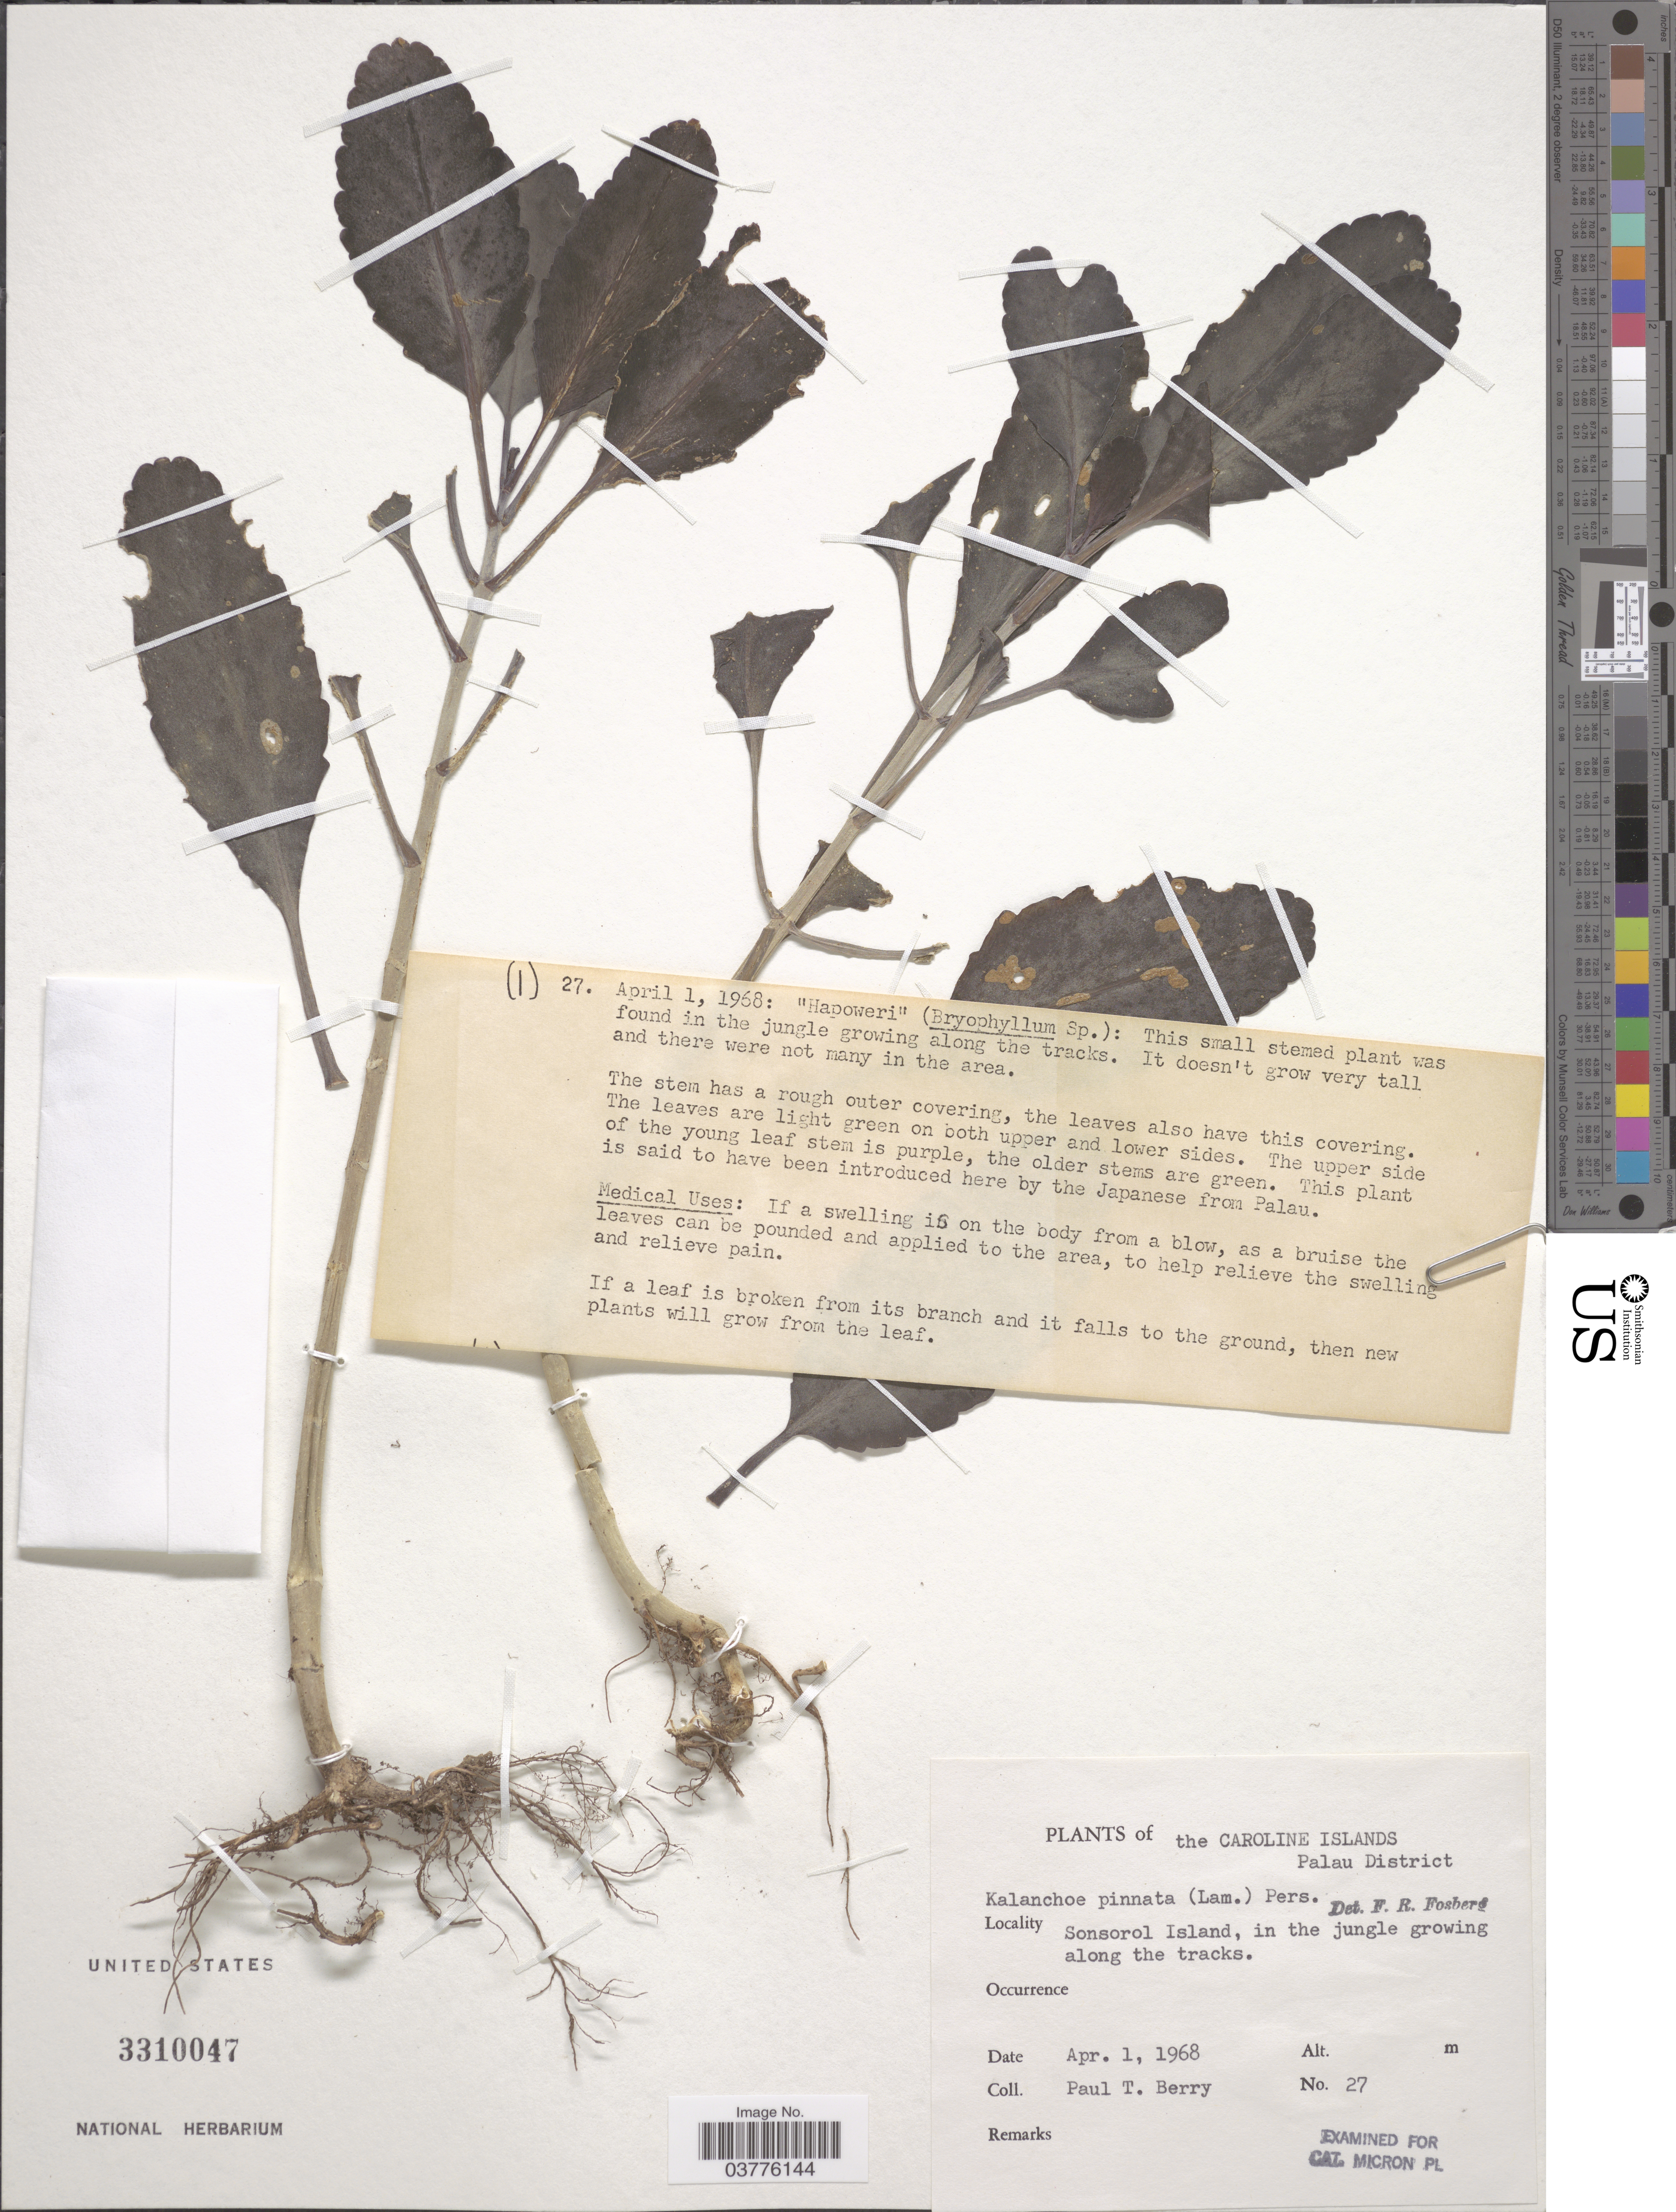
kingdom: Plantae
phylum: Tracheophyta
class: Magnoliopsida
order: Saxifragales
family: Crassulaceae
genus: Kalanchoe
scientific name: Kalanchoe pinnata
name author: (Lam.) Pers.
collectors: P. T. Berry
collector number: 27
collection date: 1968-04-01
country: Palau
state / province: Belau Outliers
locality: The Caroline Islands. Palau District. Sonsorol Island.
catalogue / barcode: US 3310047